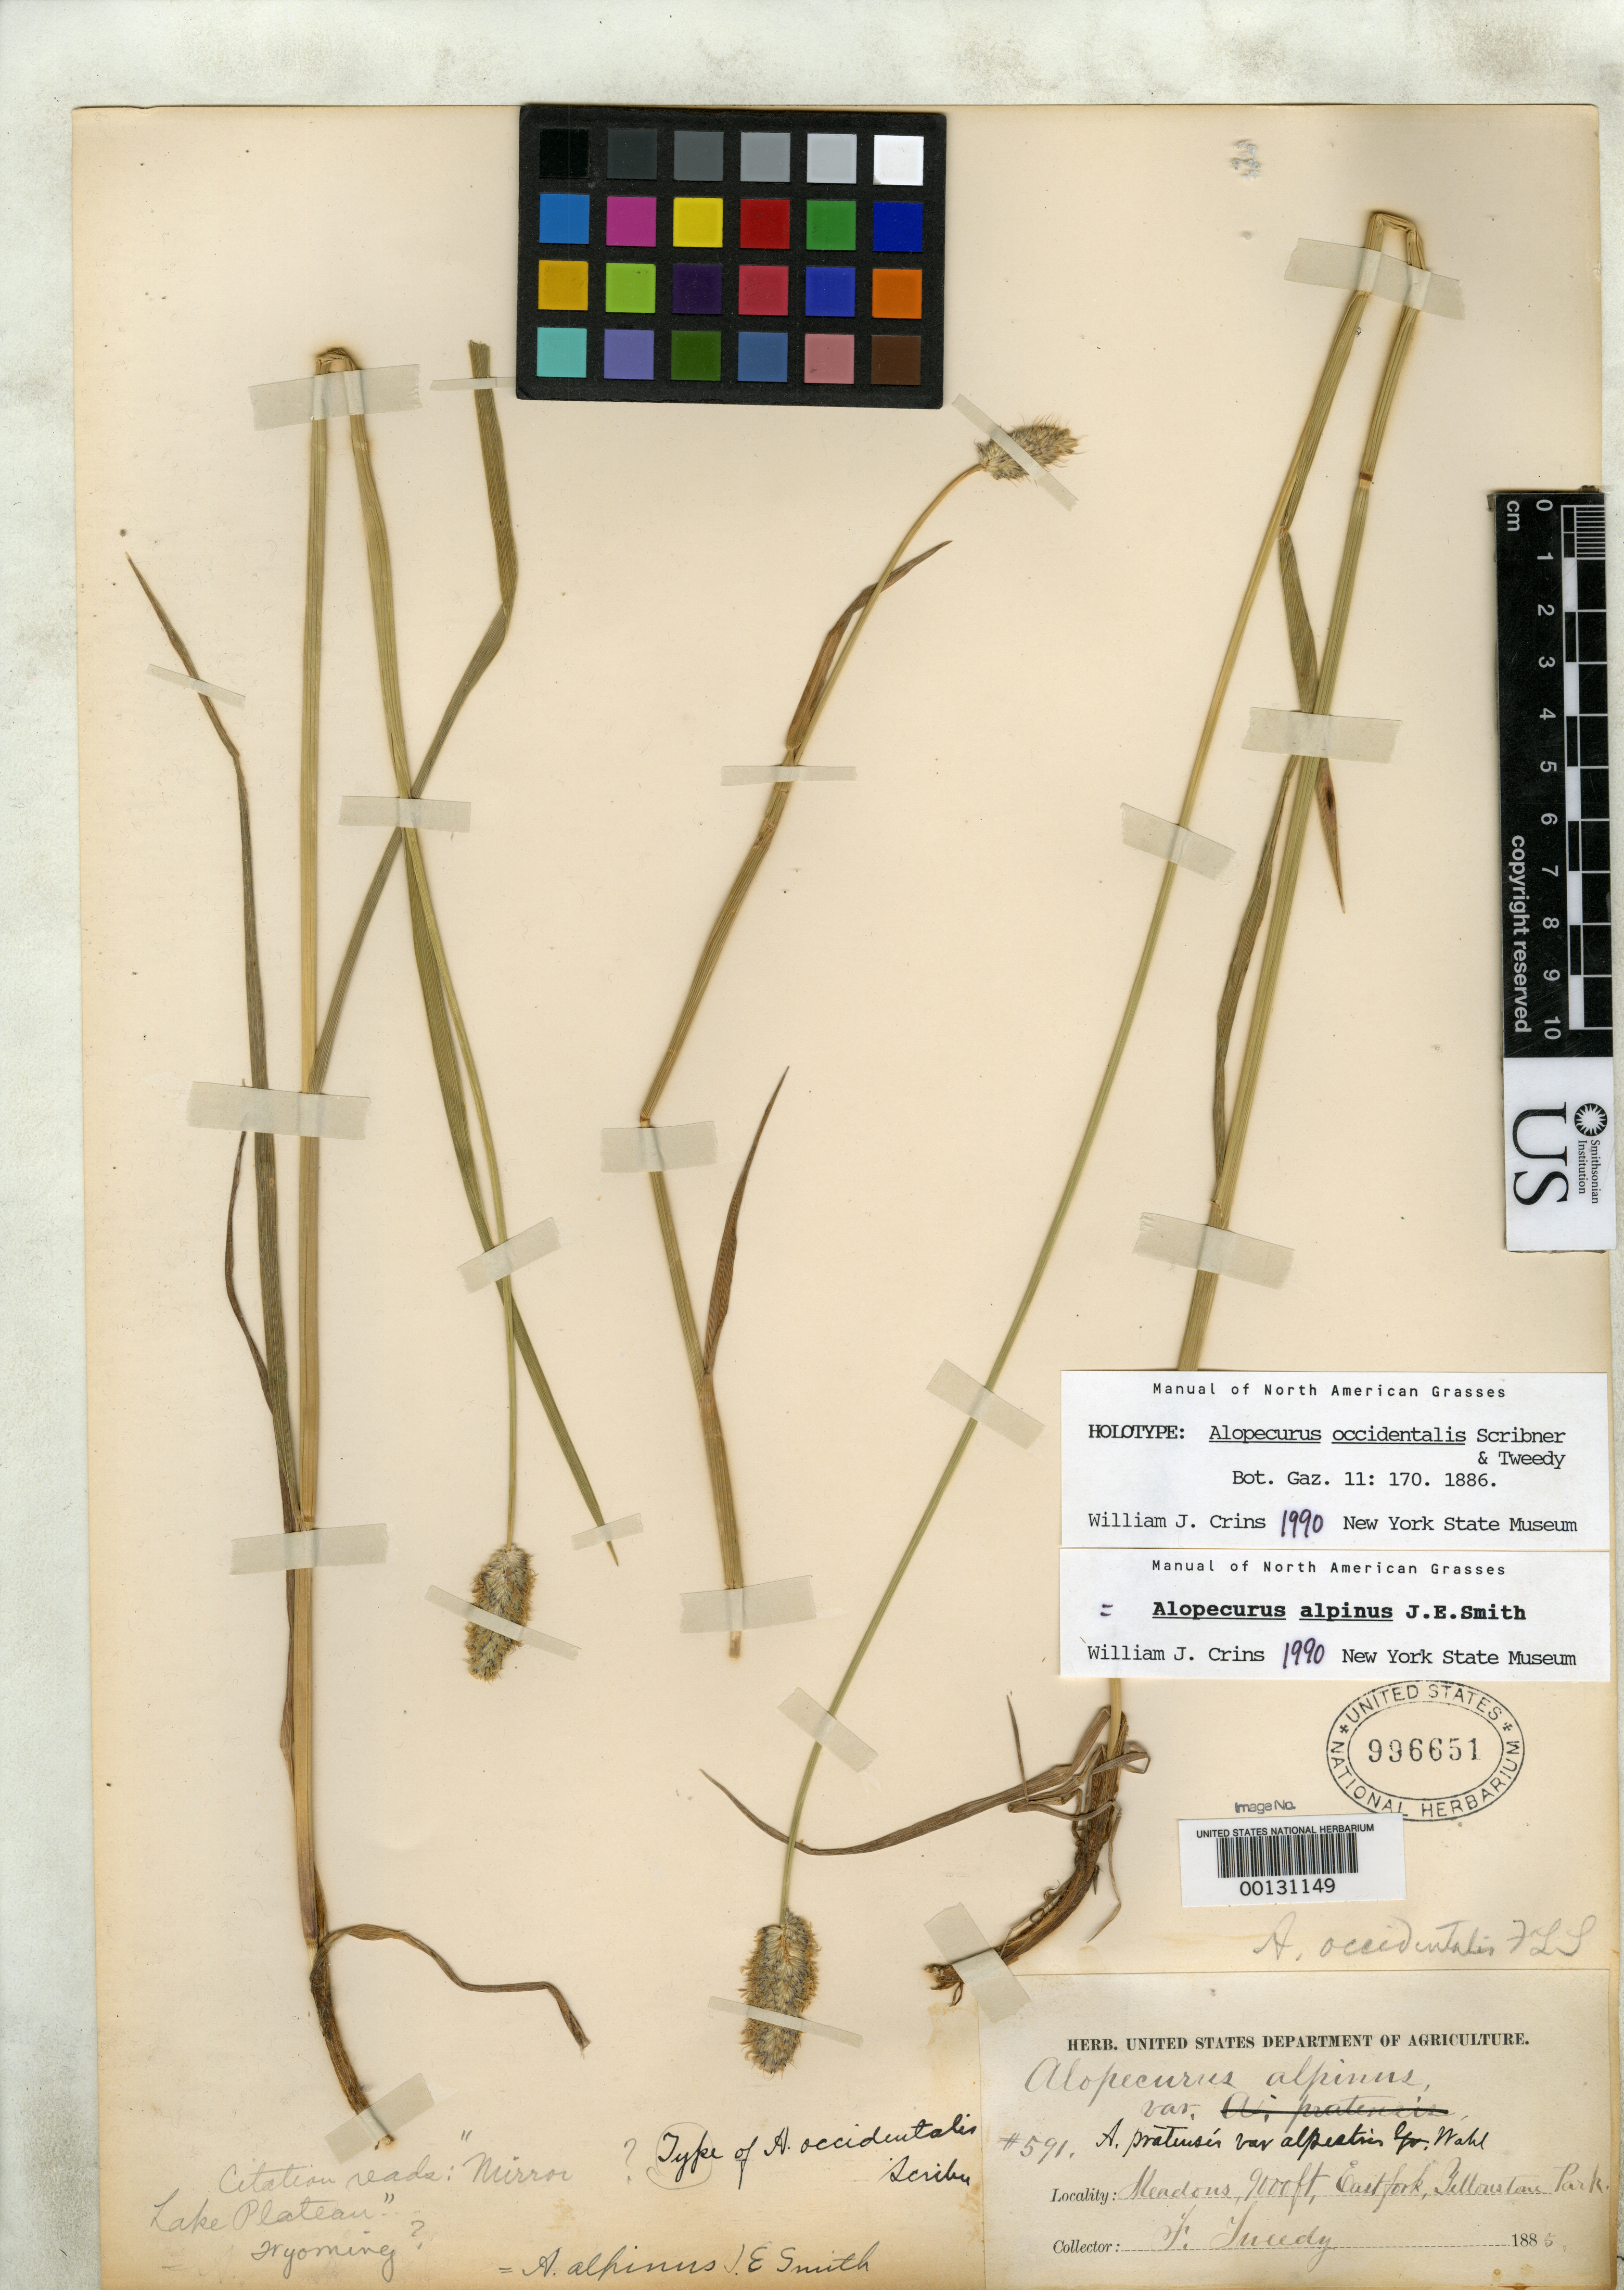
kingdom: Plantae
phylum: Tracheophyta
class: Liliopsida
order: Poales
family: Poaceae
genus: Alopecurus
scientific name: Alopecurus occidentalis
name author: Scribn. & Tweedy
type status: Lectotype; Type Collection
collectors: F. Tweedy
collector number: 591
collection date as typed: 1885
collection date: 1885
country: United States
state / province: Wyoming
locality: East fork Yellowstone Park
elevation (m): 2743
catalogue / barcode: US 996651